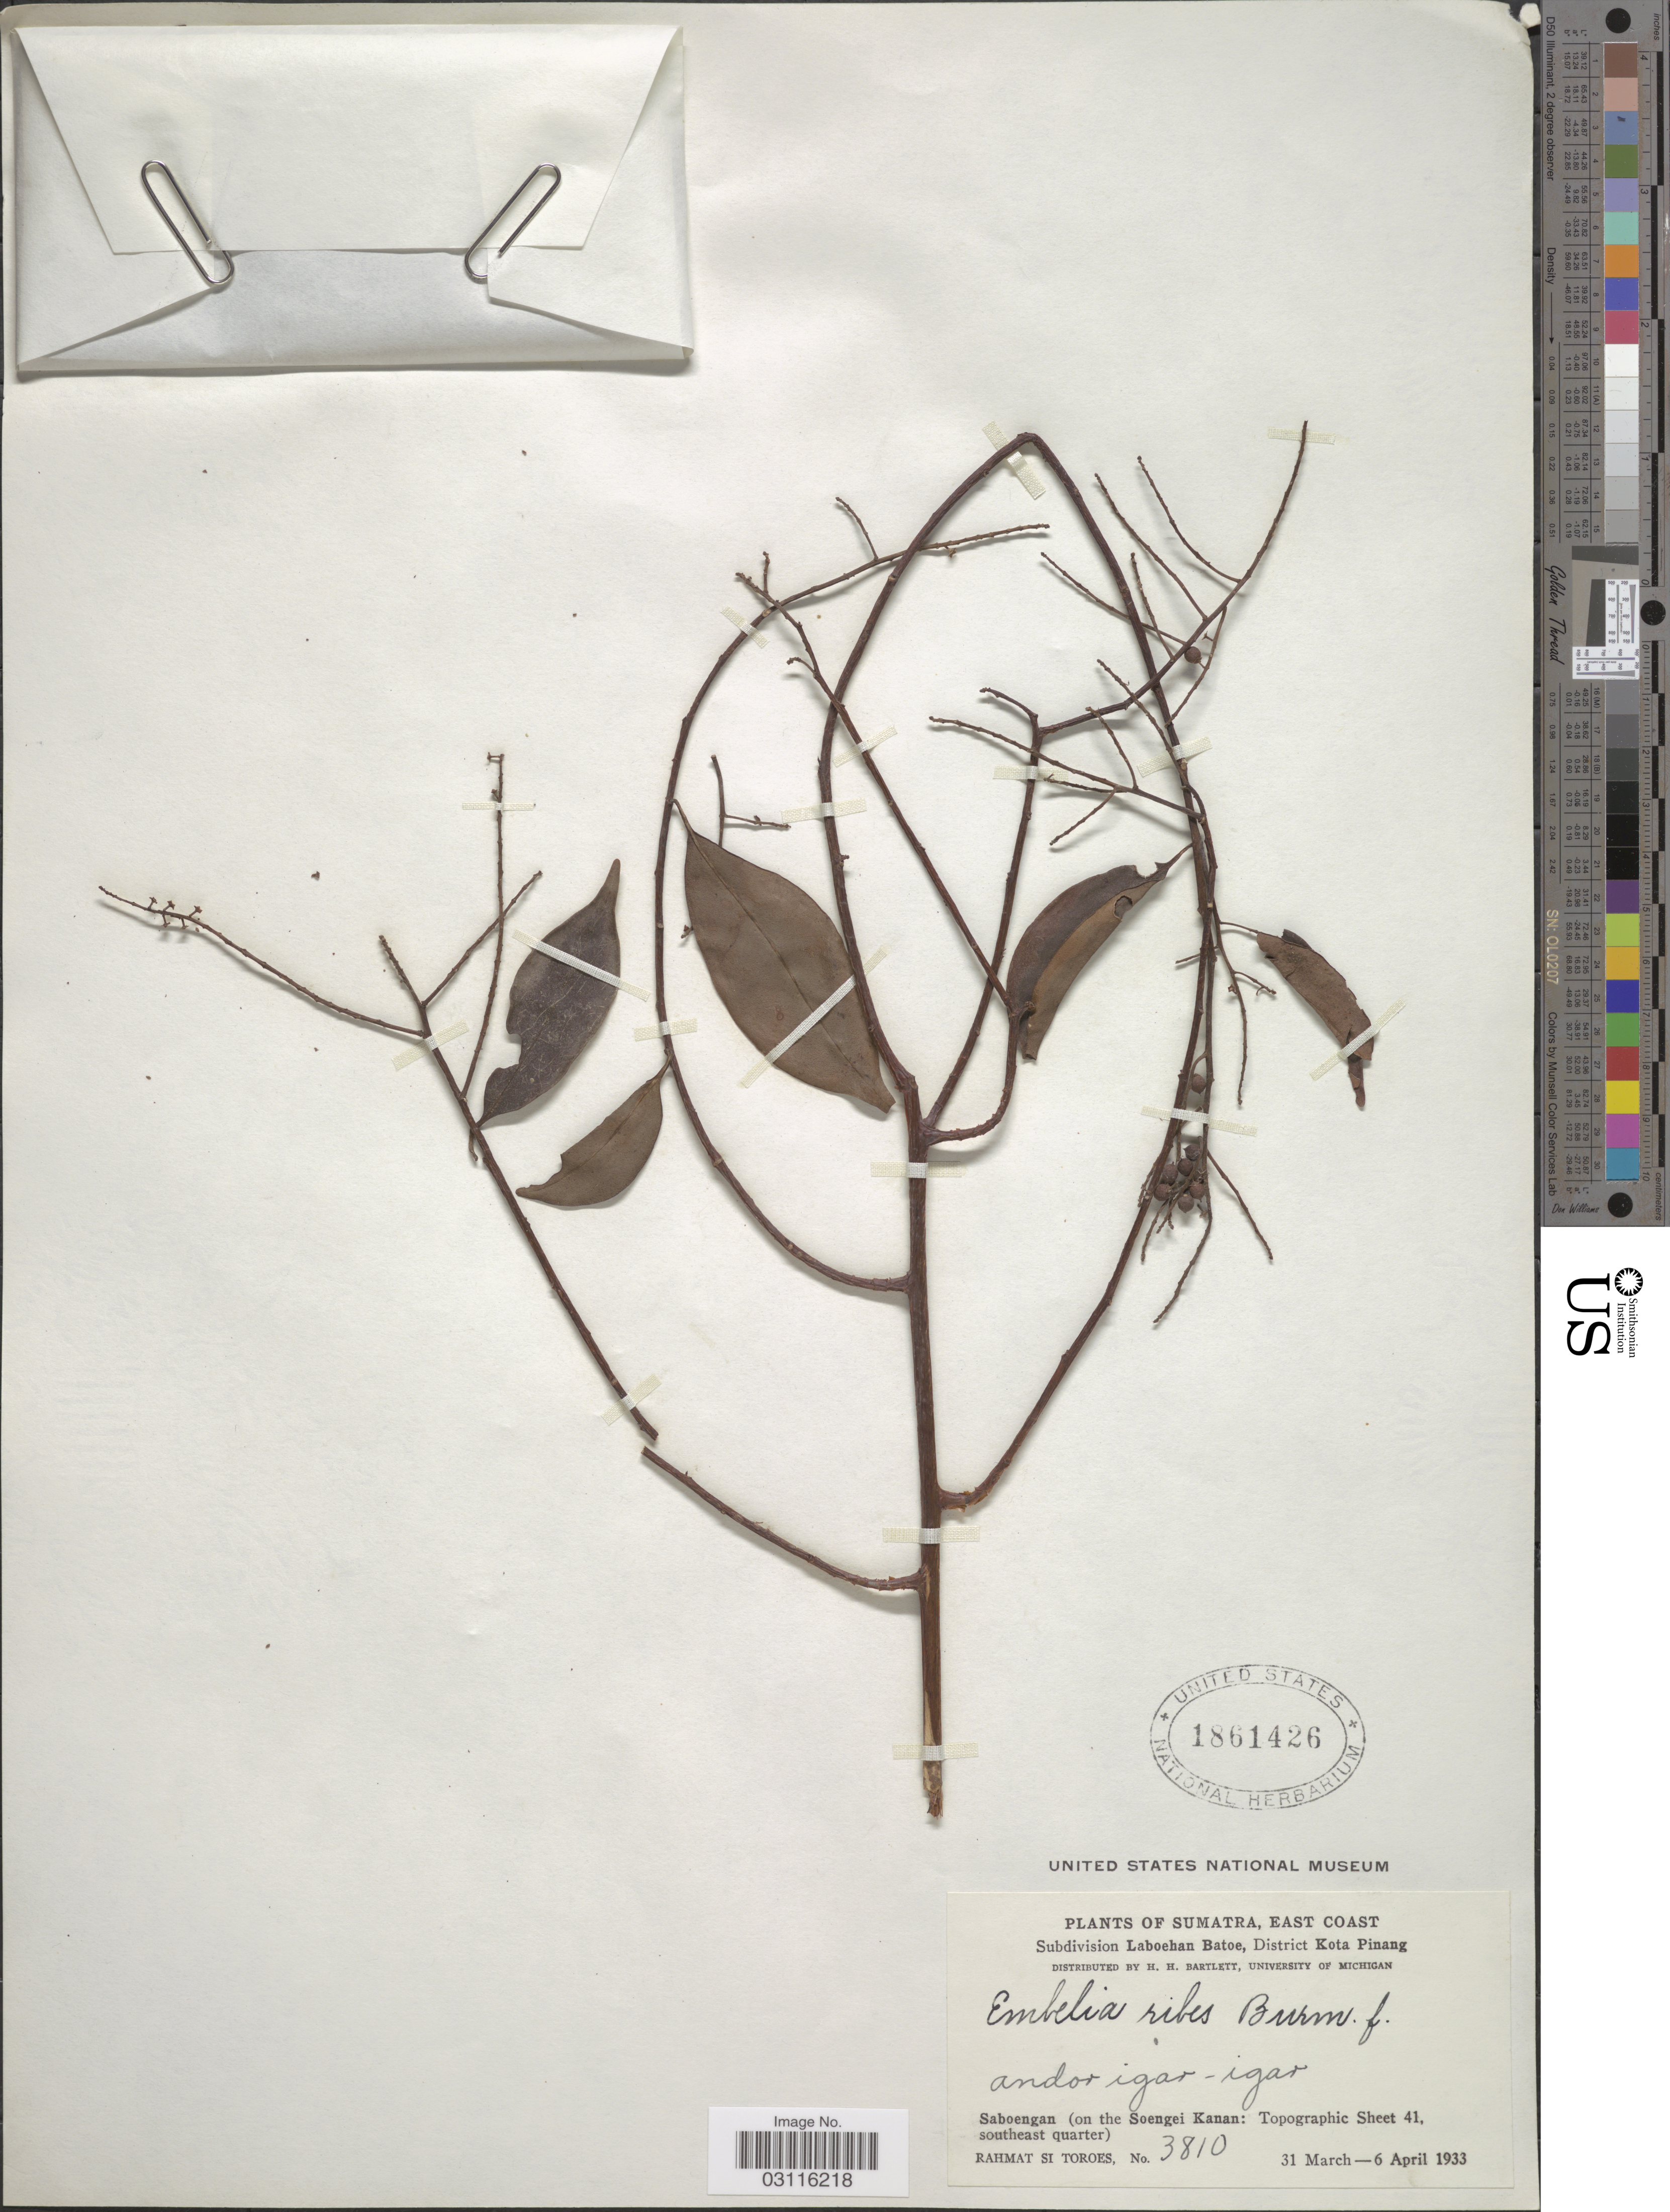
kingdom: Plantae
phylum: Tracheophyta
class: Magnoliopsida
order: Ericales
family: Primulaceae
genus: Embelia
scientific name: Embelia ribes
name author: Burm. f.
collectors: Rahmat Si Boeea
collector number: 3810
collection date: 1933-03-31/1933-04-06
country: Indonesia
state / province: Sumatra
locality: East Coast. Subdivision Laboehan Batoe, District Kota Pinang. Saboengan (on the Soengei Kanan: Topographic Sheet 41, southeast quarter).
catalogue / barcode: US 1861426